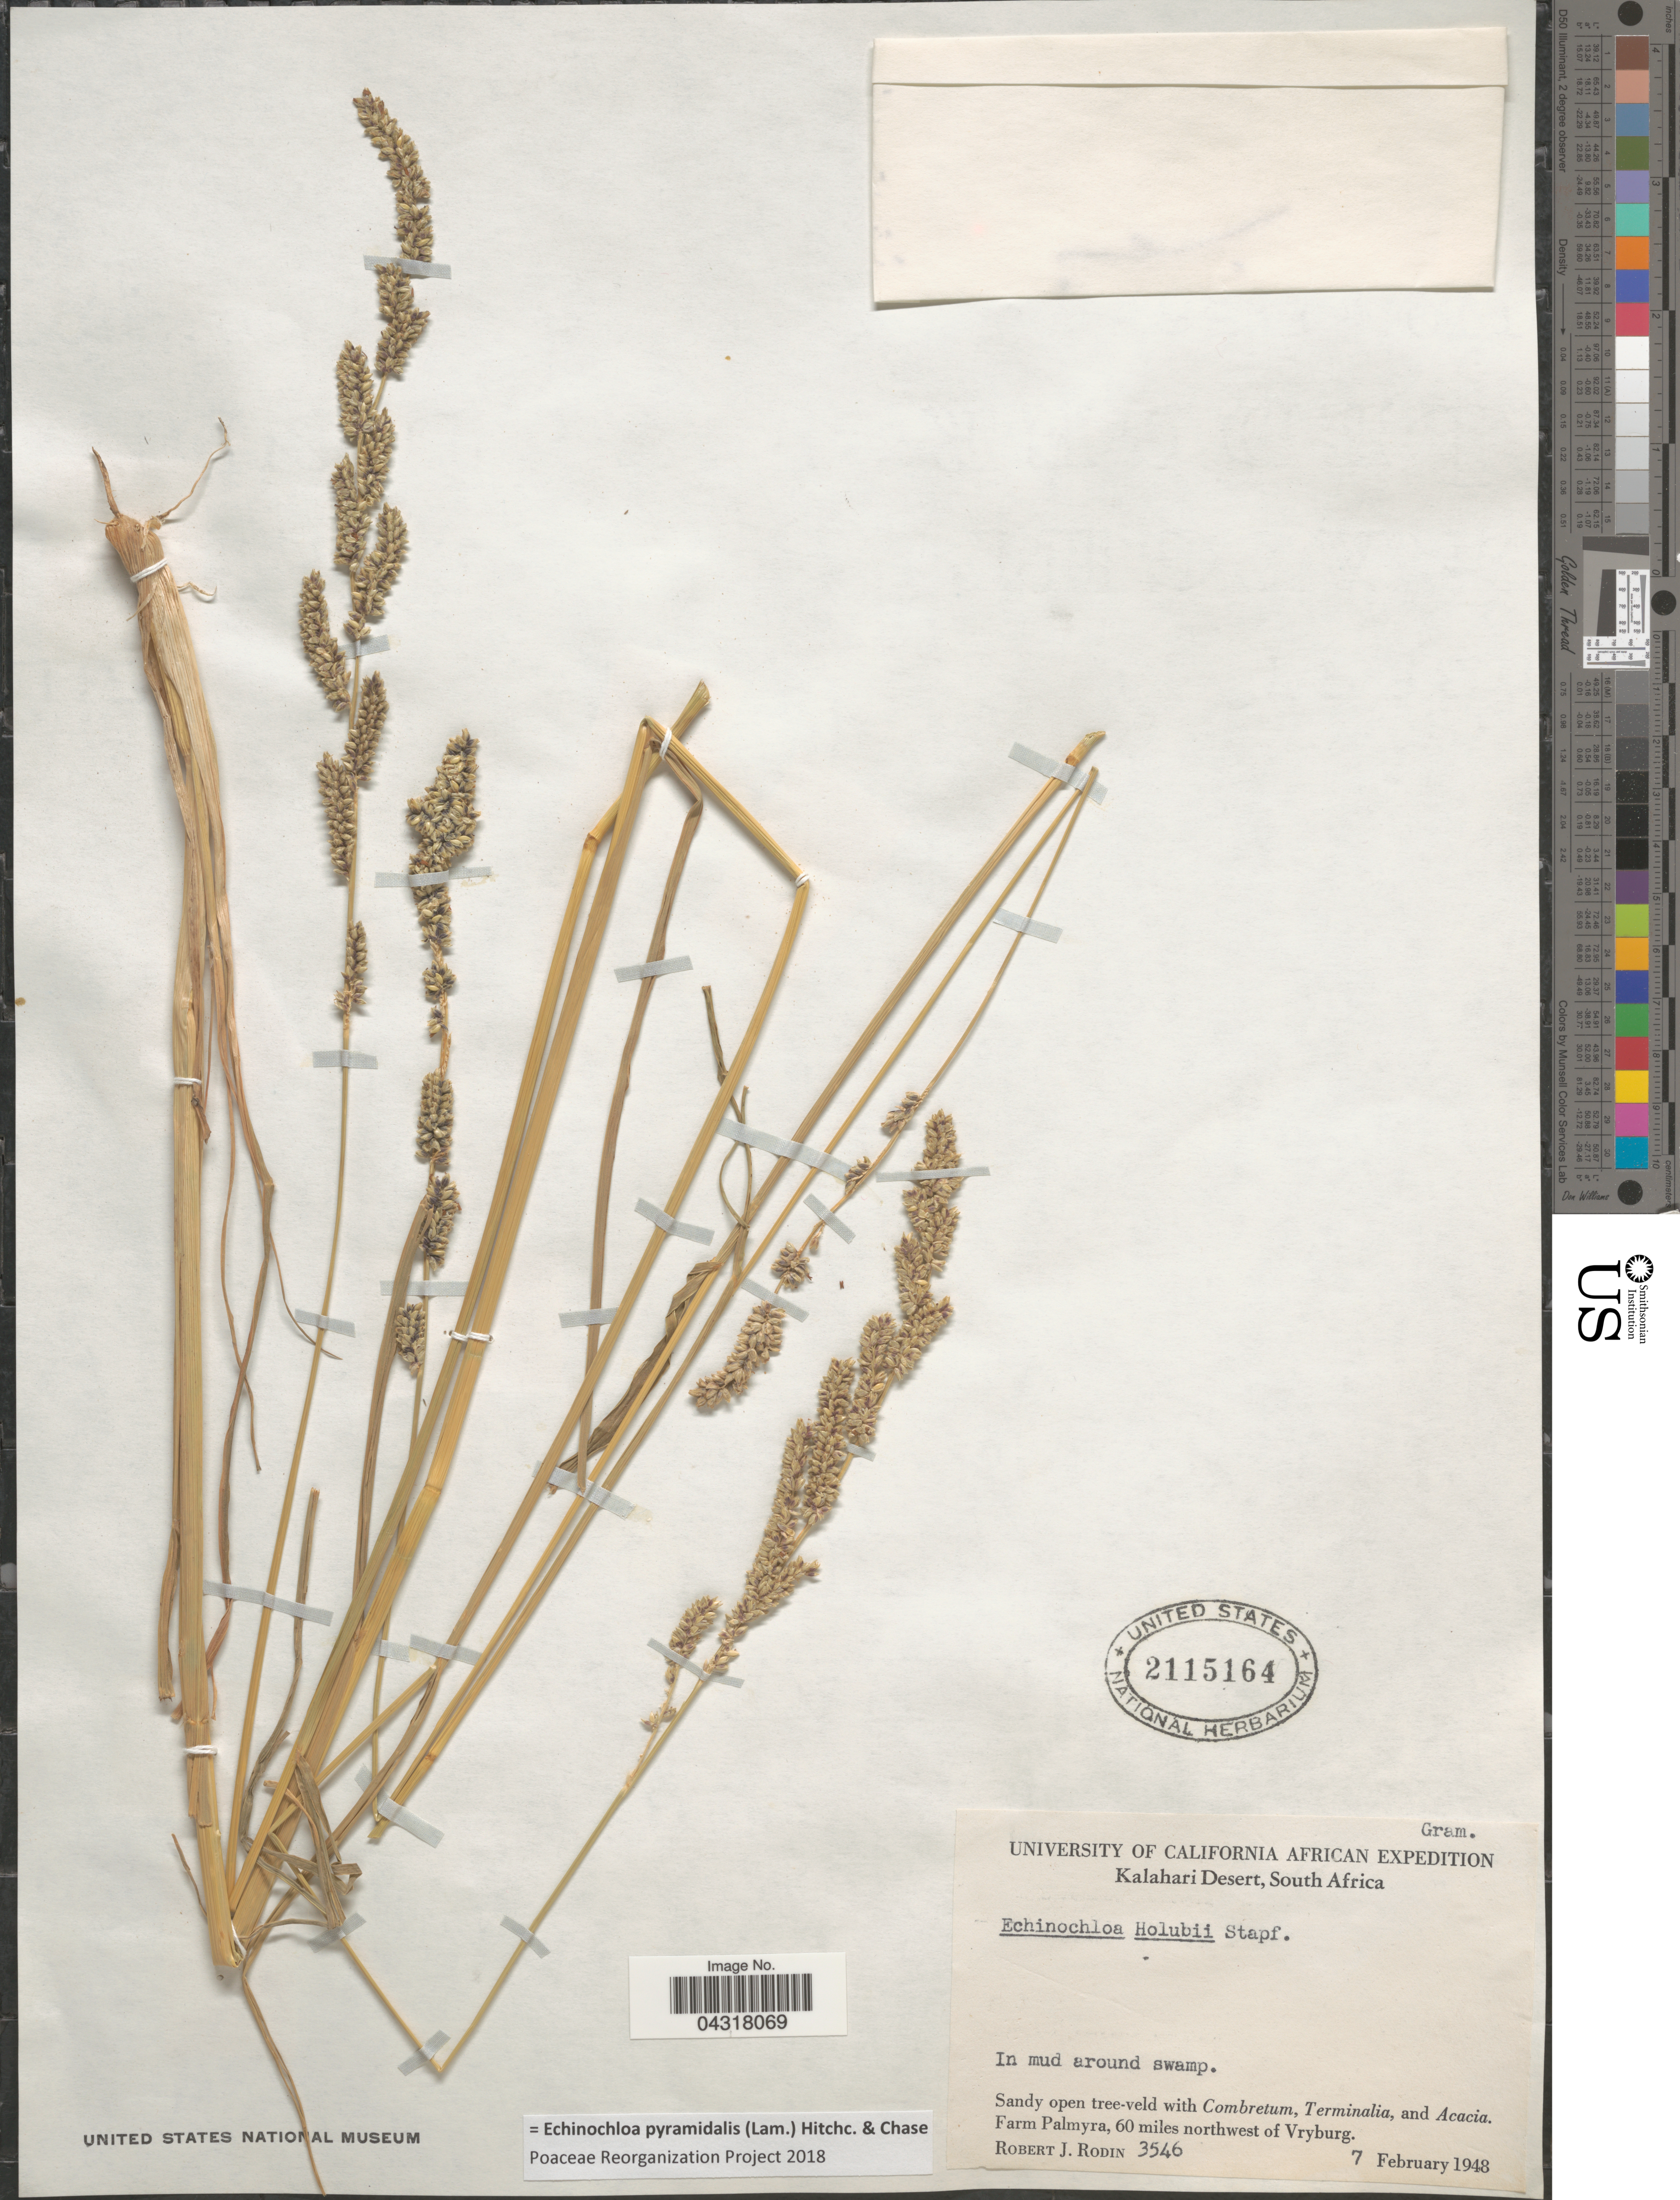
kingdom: Plantae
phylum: Tracheophyta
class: Liliopsida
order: Poales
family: Poaceae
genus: Echinochloa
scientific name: Echinochloa pyramidalis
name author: (Lam.) Hitchc. & Chase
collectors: R. J. Rodin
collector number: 3546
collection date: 1948-02-07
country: South Africa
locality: University of California African Expedition. Kalahari Desert. Farm Palmyra, 60 miles northwest of Vryburg.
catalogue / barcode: US 2115164